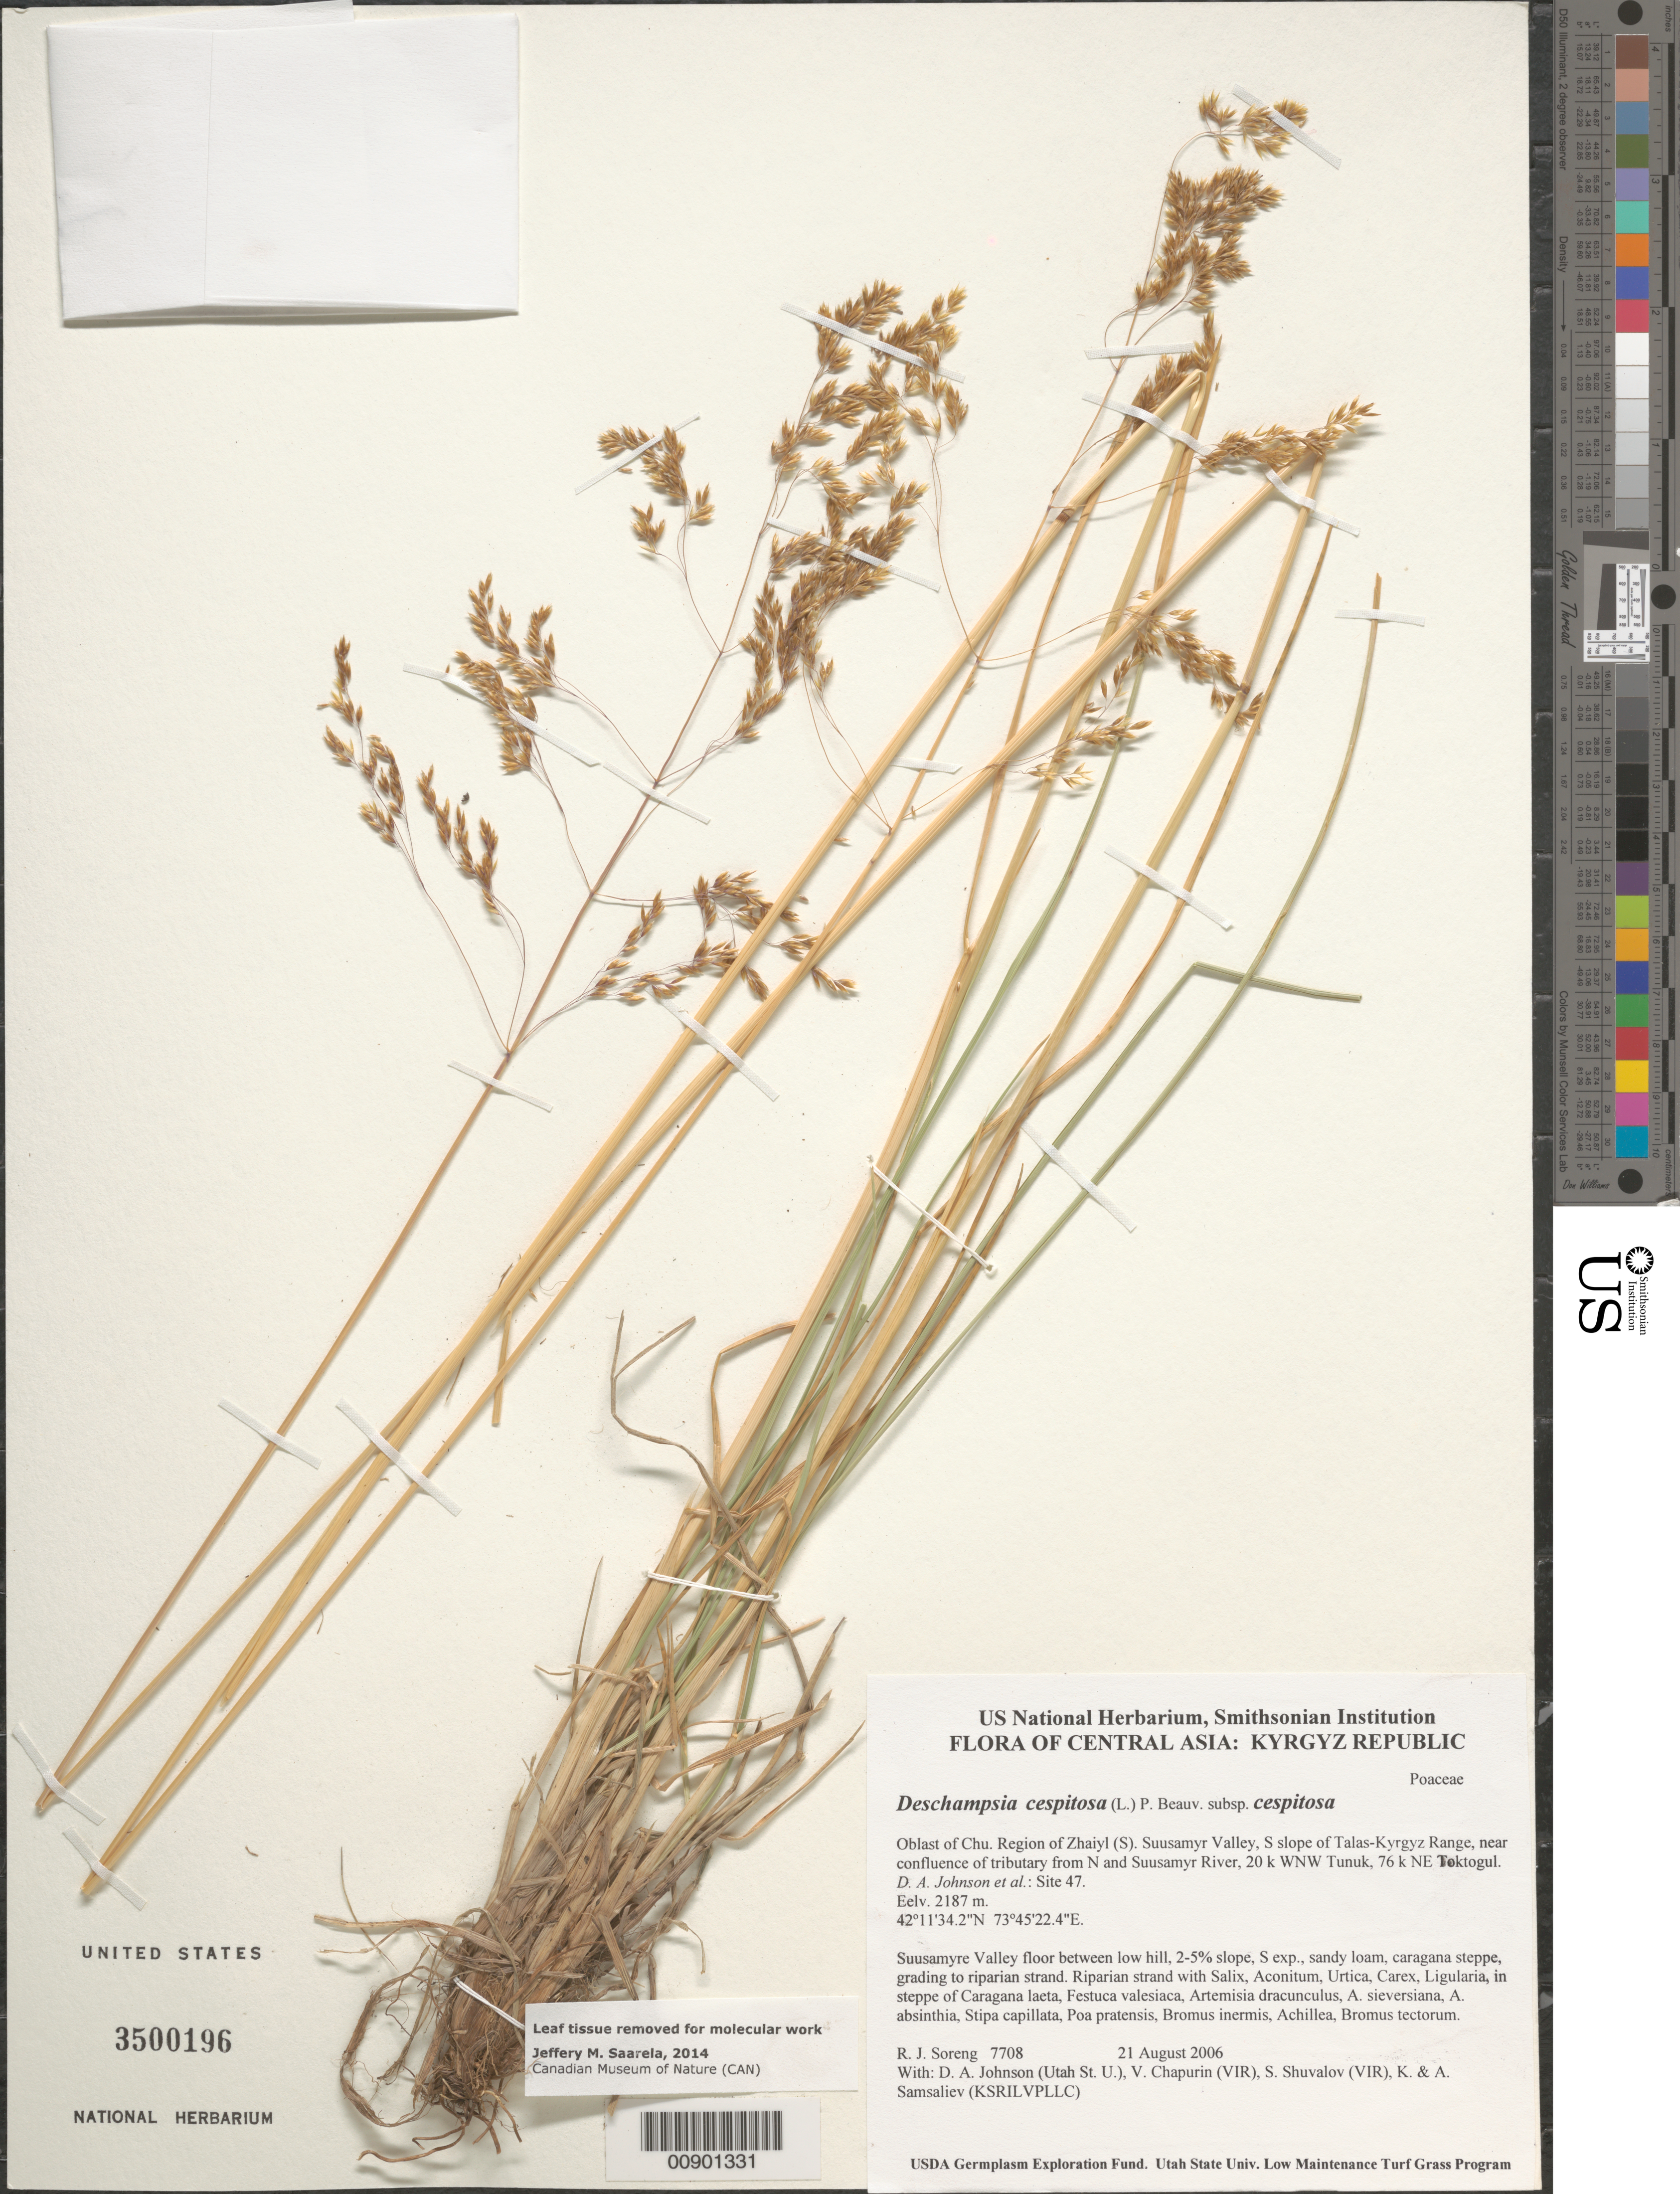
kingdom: Plantae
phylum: Tracheophyta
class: Liliopsida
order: Poales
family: Poaceae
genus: Deschampsia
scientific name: Deschampsia cespitosa subsp. cespitosa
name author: (L.) P. Beauv.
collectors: R. J. Soreng, D. Johnson, S. Shuvalov, V. Chapurin, K. Samsaliev & A. Samsaliev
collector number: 7708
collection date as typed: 21 Aug 2006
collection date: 2006-08-21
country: Kyrgyzstan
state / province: Chu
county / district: Zhaiyl (S)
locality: Suusamyr Valley, S slope of Talas-Kyrgyz Range, near confluence of tributary from N and Suusamyr River, 20 km WNW Tunuk, 76 km NE Toktogul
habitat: Suusamyre Valley floor between low hill, 2-5% slope, S exp., sandy loam, caragana steppe, grading to riparian strand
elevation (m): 2187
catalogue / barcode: US 3500196